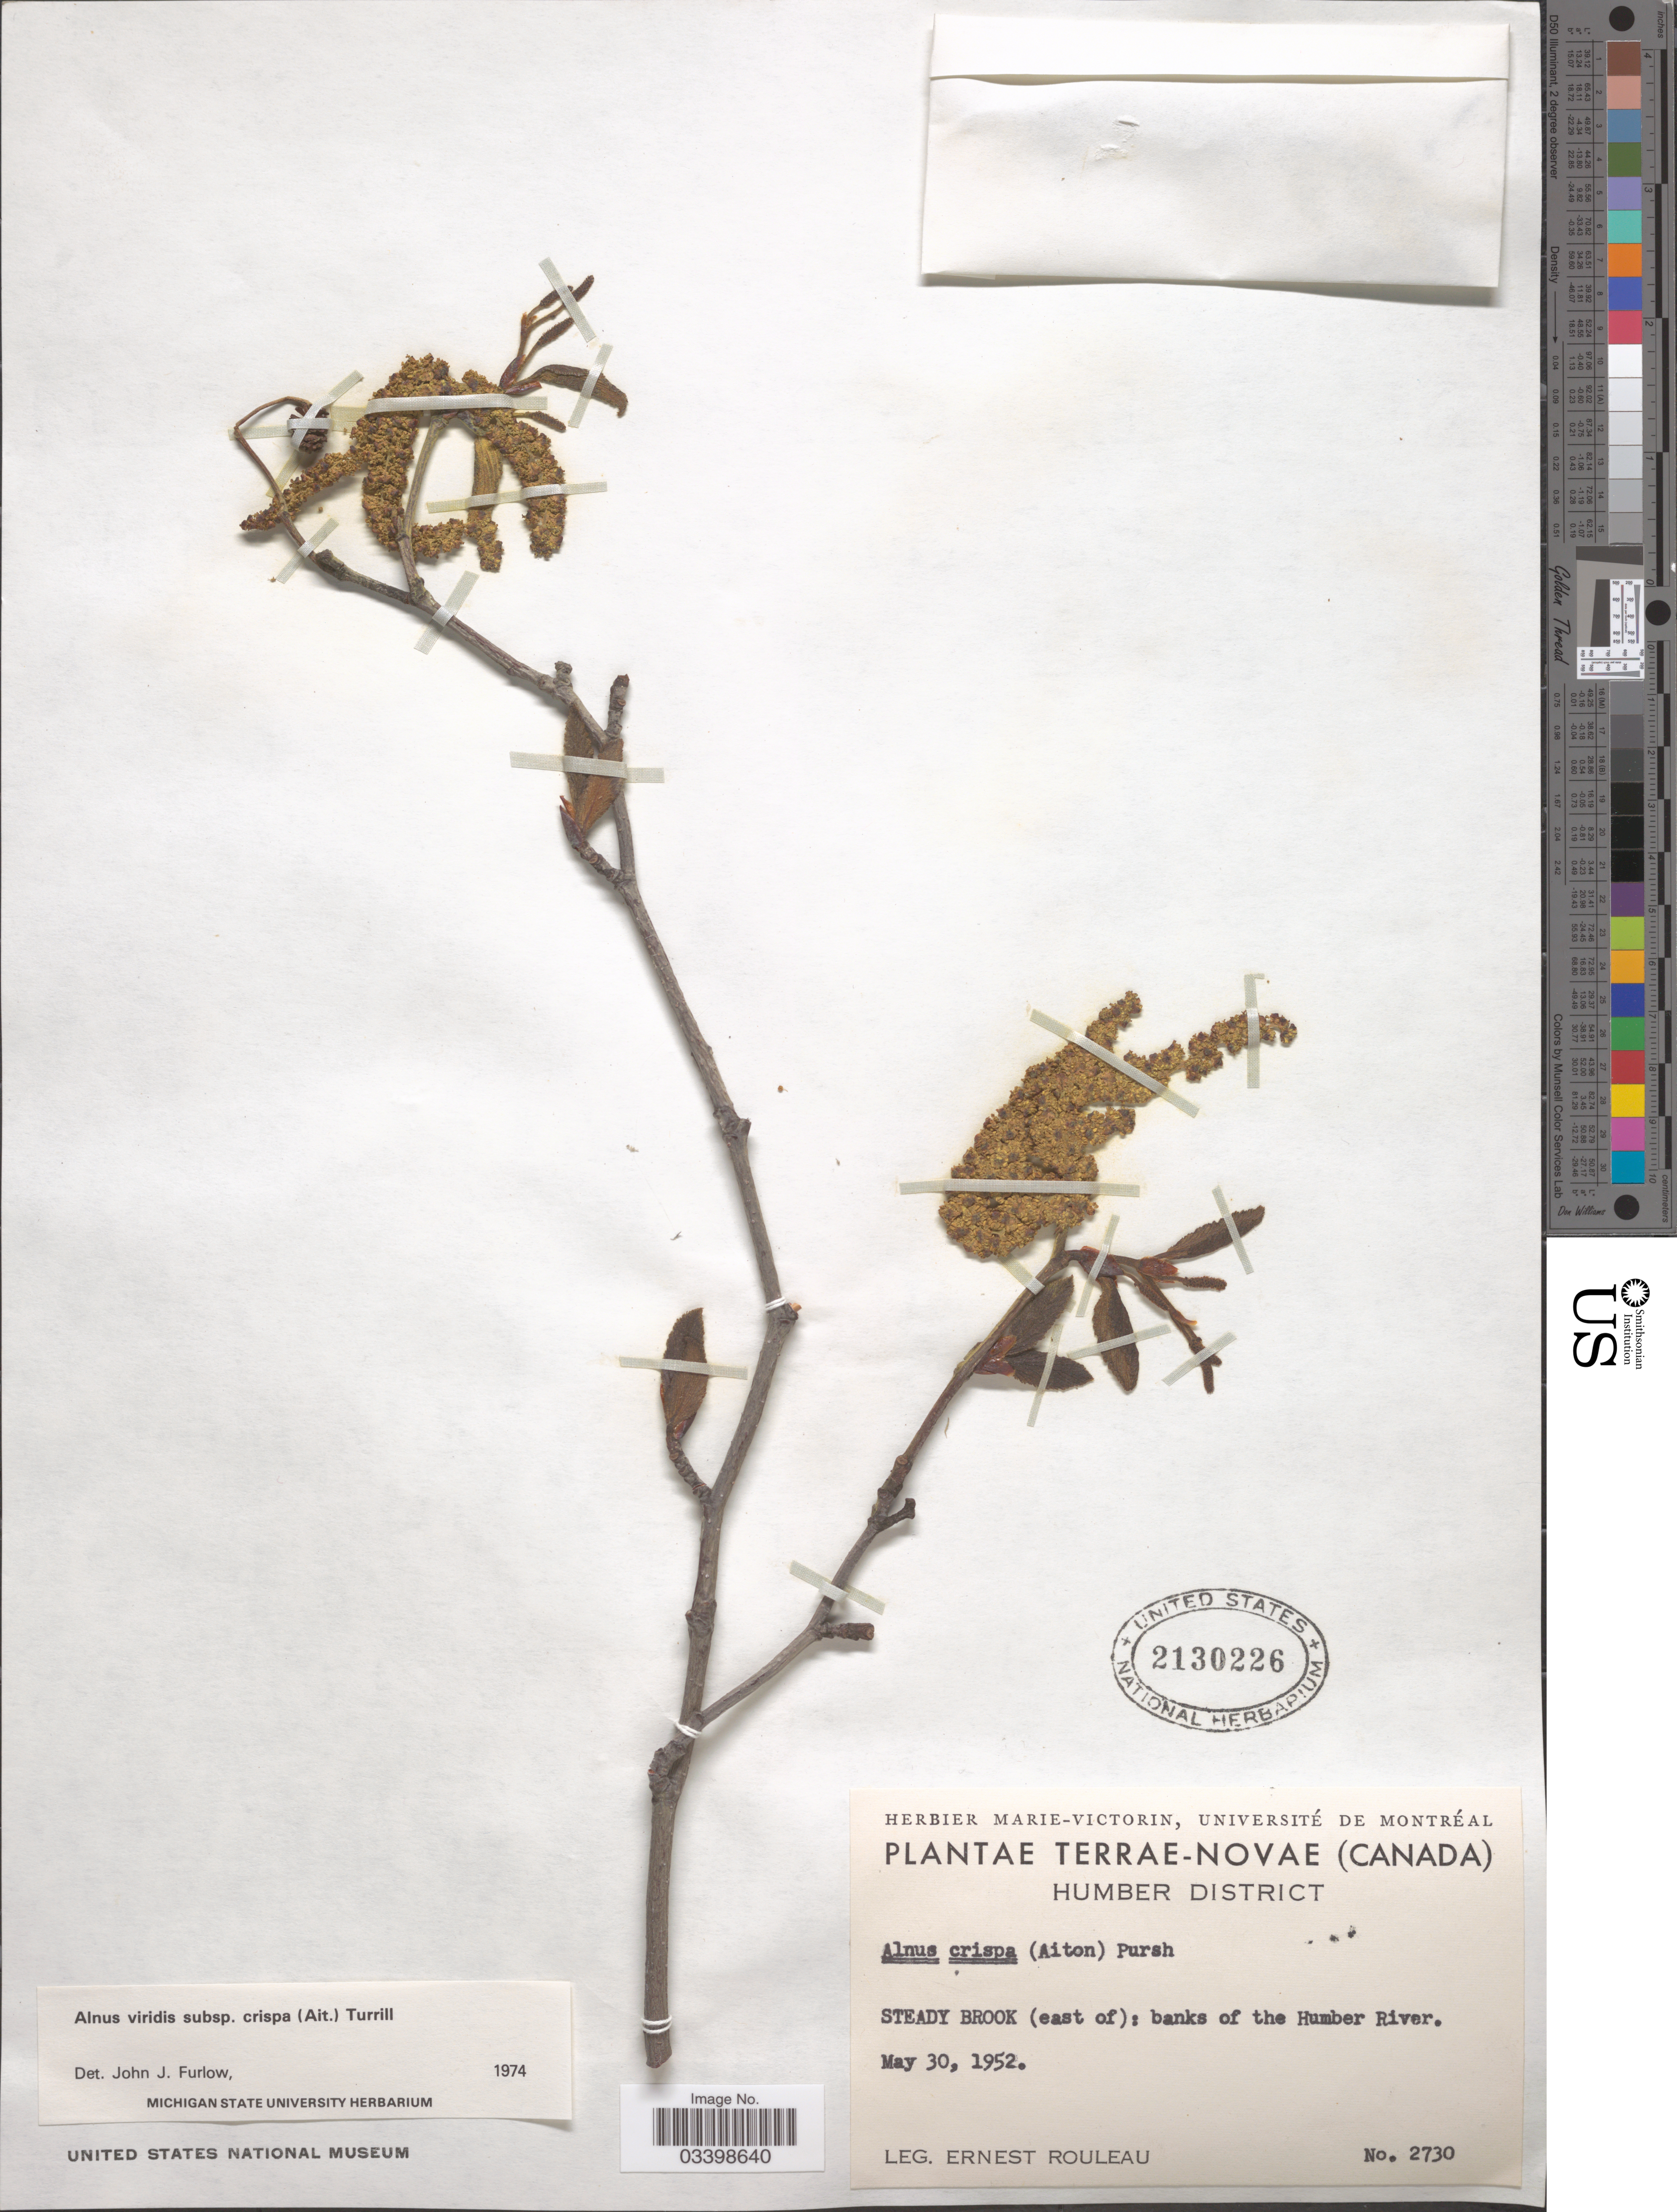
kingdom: Plantae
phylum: Tracheophyta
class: Magnoliopsida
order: Fagales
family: Betulaceae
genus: Alnus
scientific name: Alnus viridis subsp. crispa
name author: (Aiton) Turrill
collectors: E. Rouleau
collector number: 2730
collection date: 1952-05-30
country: Canada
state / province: Newfoundland and Labrador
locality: Terrae-Novae. Humber District. Steady Brook (East of): banks of the Humber River.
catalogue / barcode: US 2130226